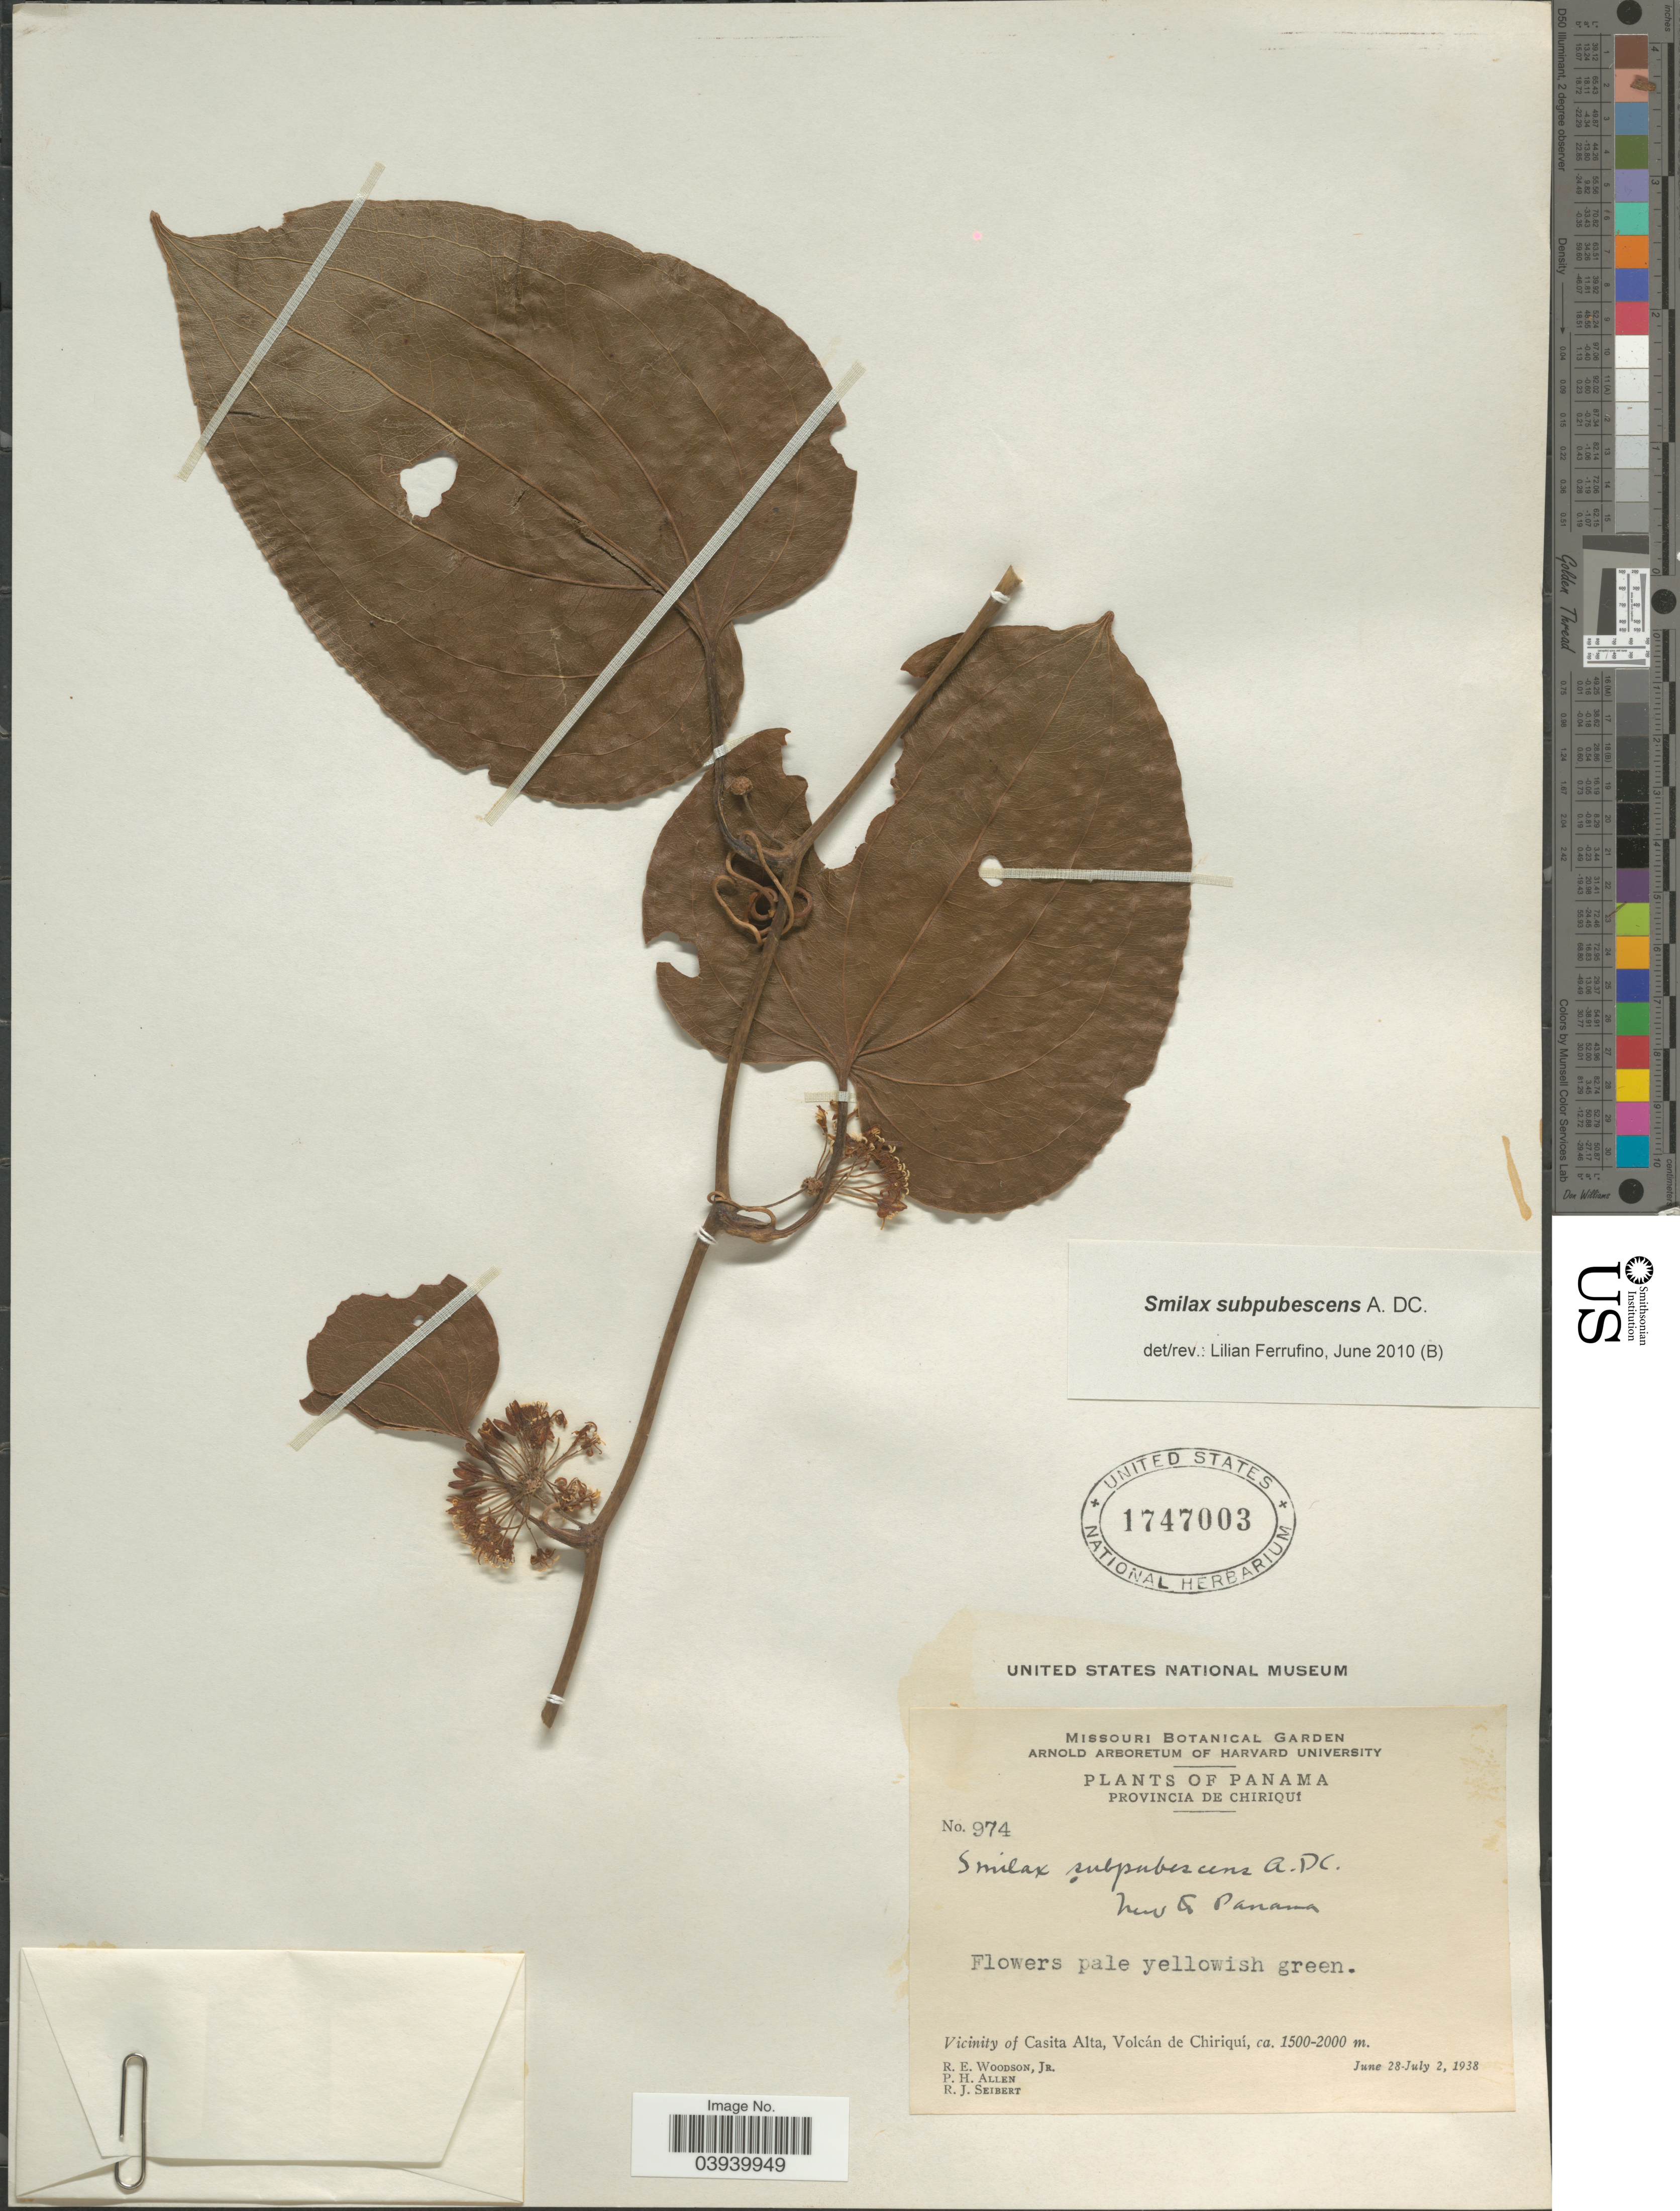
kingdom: Plantae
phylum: Tracheophyta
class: Liliopsida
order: Liliales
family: Smilacaceae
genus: Smilax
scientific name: Smilax subpubescens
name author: A. DC.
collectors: R. E. Woodson, P. H. Allen & R. J. Seibert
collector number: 974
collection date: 1938-06-28/1938-07-02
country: Panama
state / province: Chiriqui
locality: Vicinity of Casita Alta, Volcán de Chiriquí.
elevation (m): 1500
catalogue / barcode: US 1747003